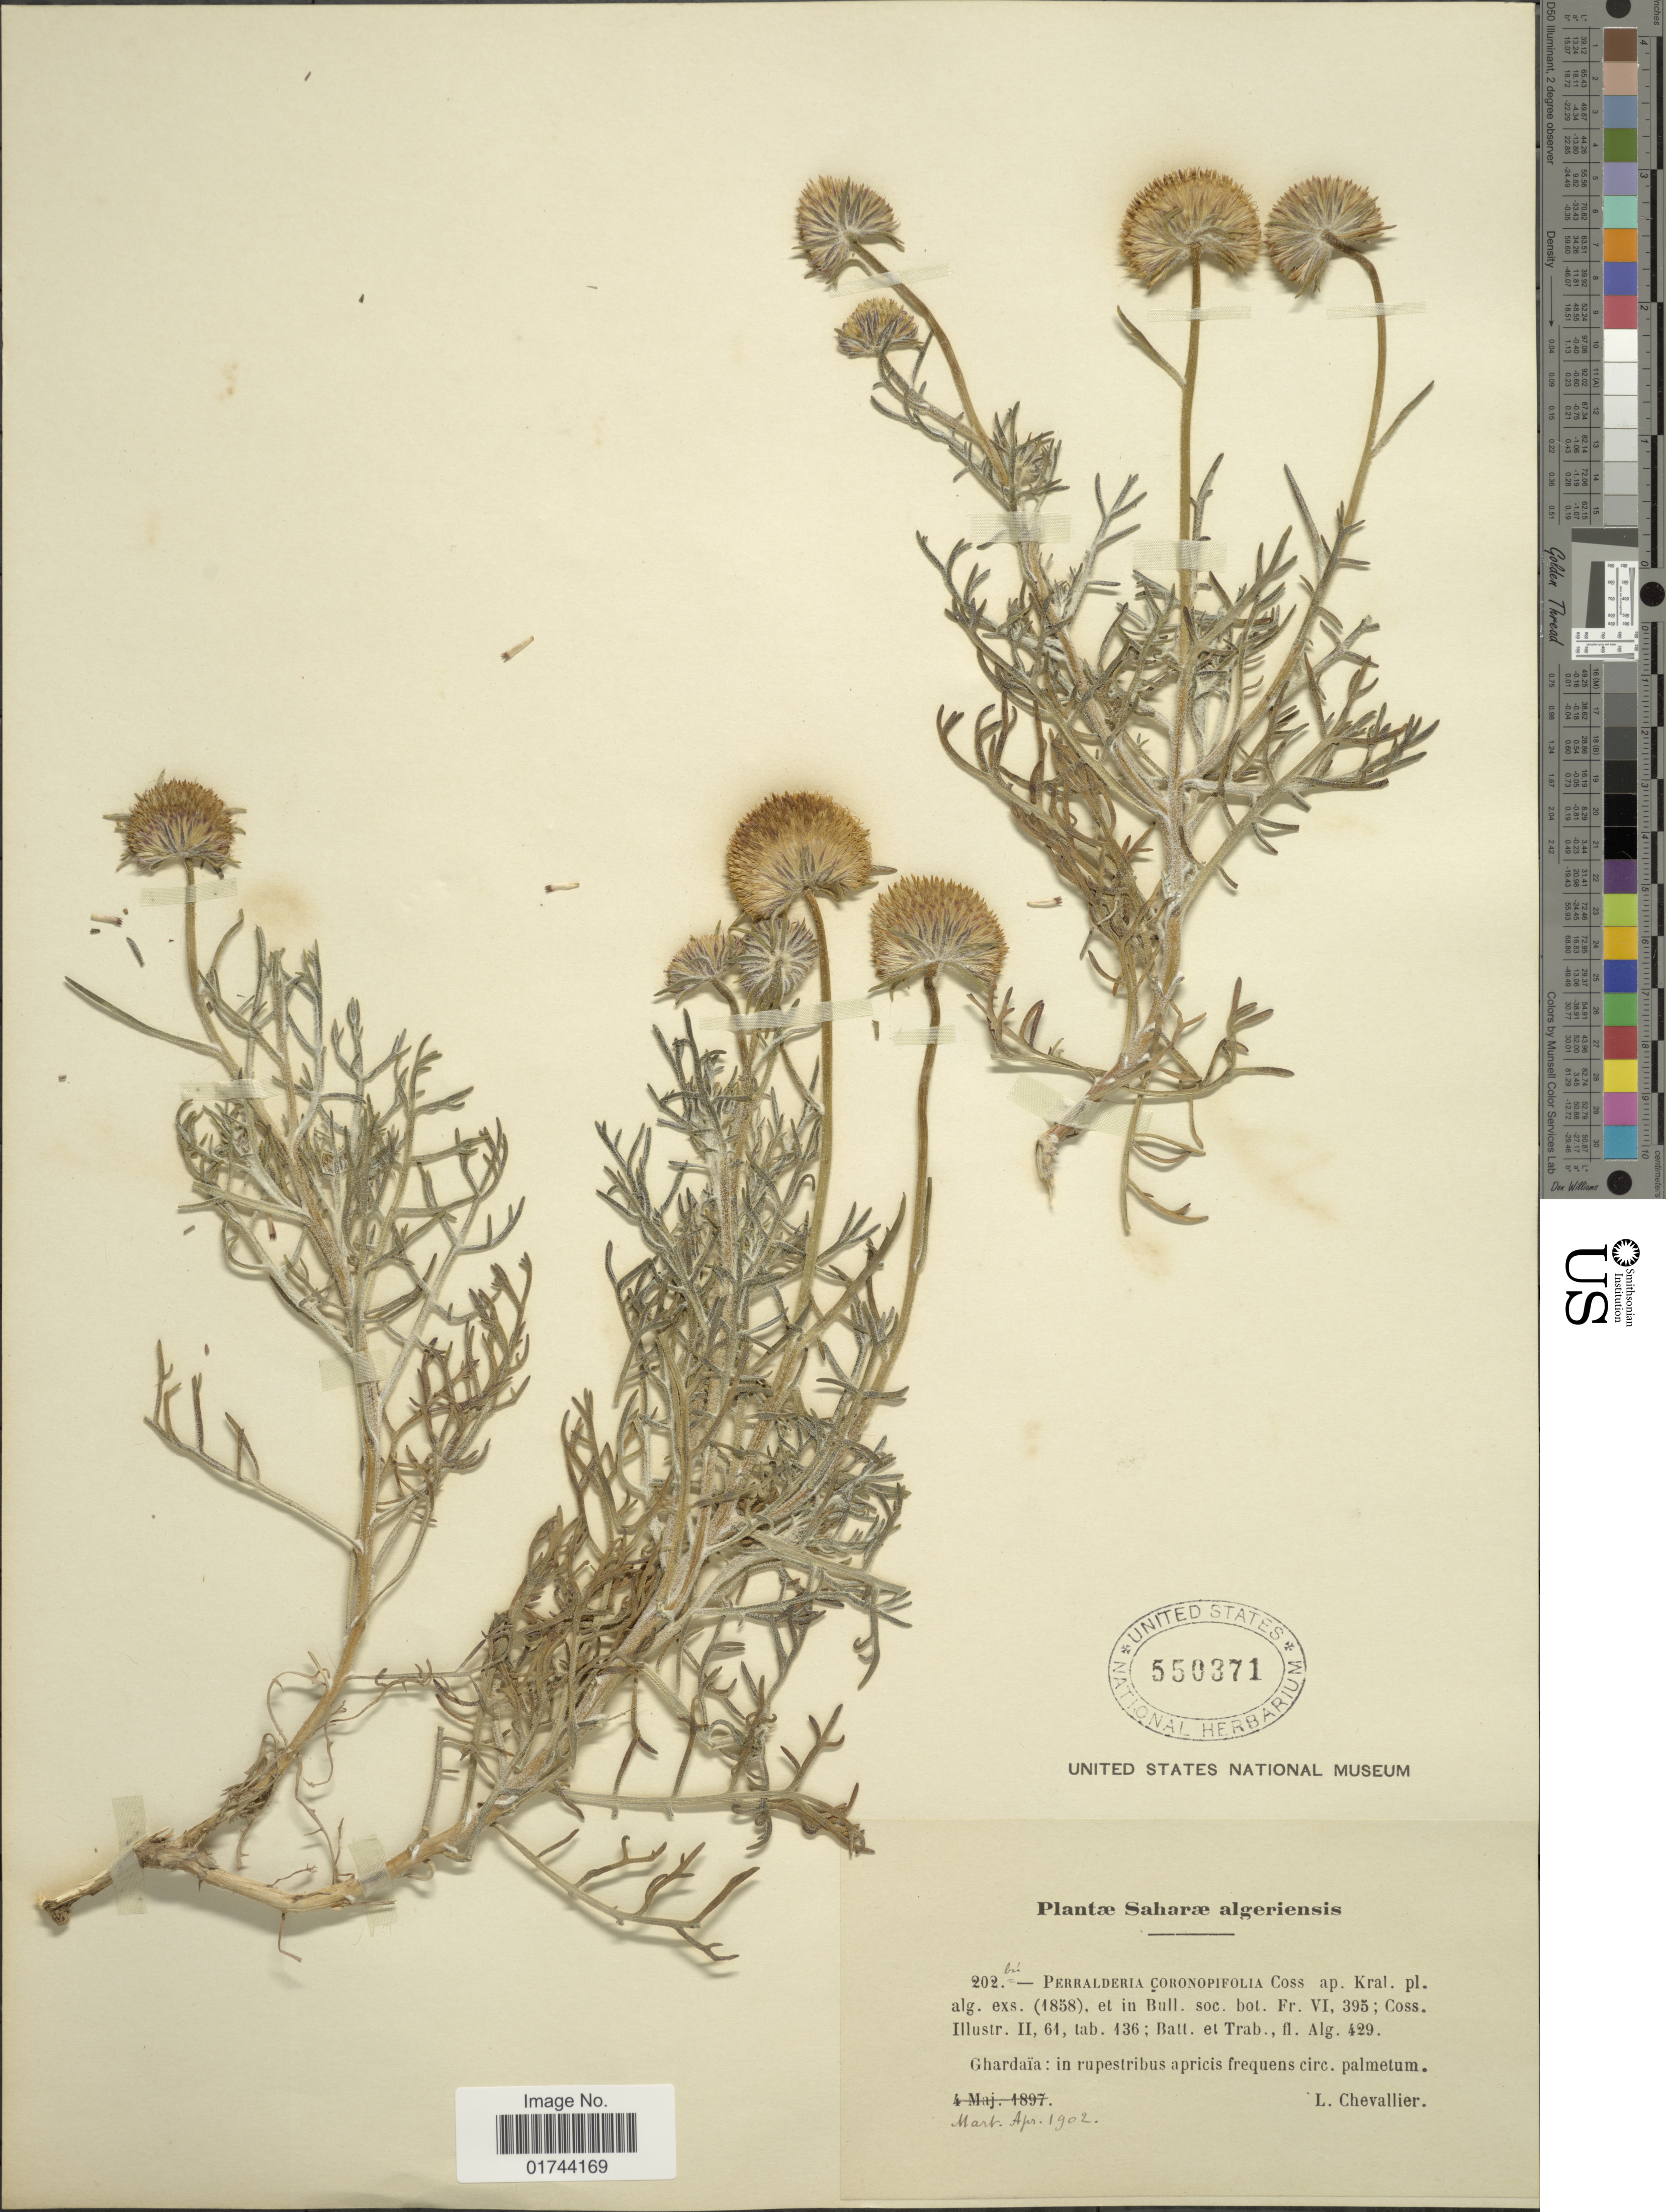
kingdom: Plantae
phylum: Tracheophyta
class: Magnoliopsida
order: Asterales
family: Asteraceae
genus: Perralderia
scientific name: Perralderia coronopifolia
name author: Coss.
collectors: L. Chevallier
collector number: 202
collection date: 1902-03/1902-04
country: Algeria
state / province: Ghardaïa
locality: In rupestribus apricis frequens circ. palmetum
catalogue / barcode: US 550371